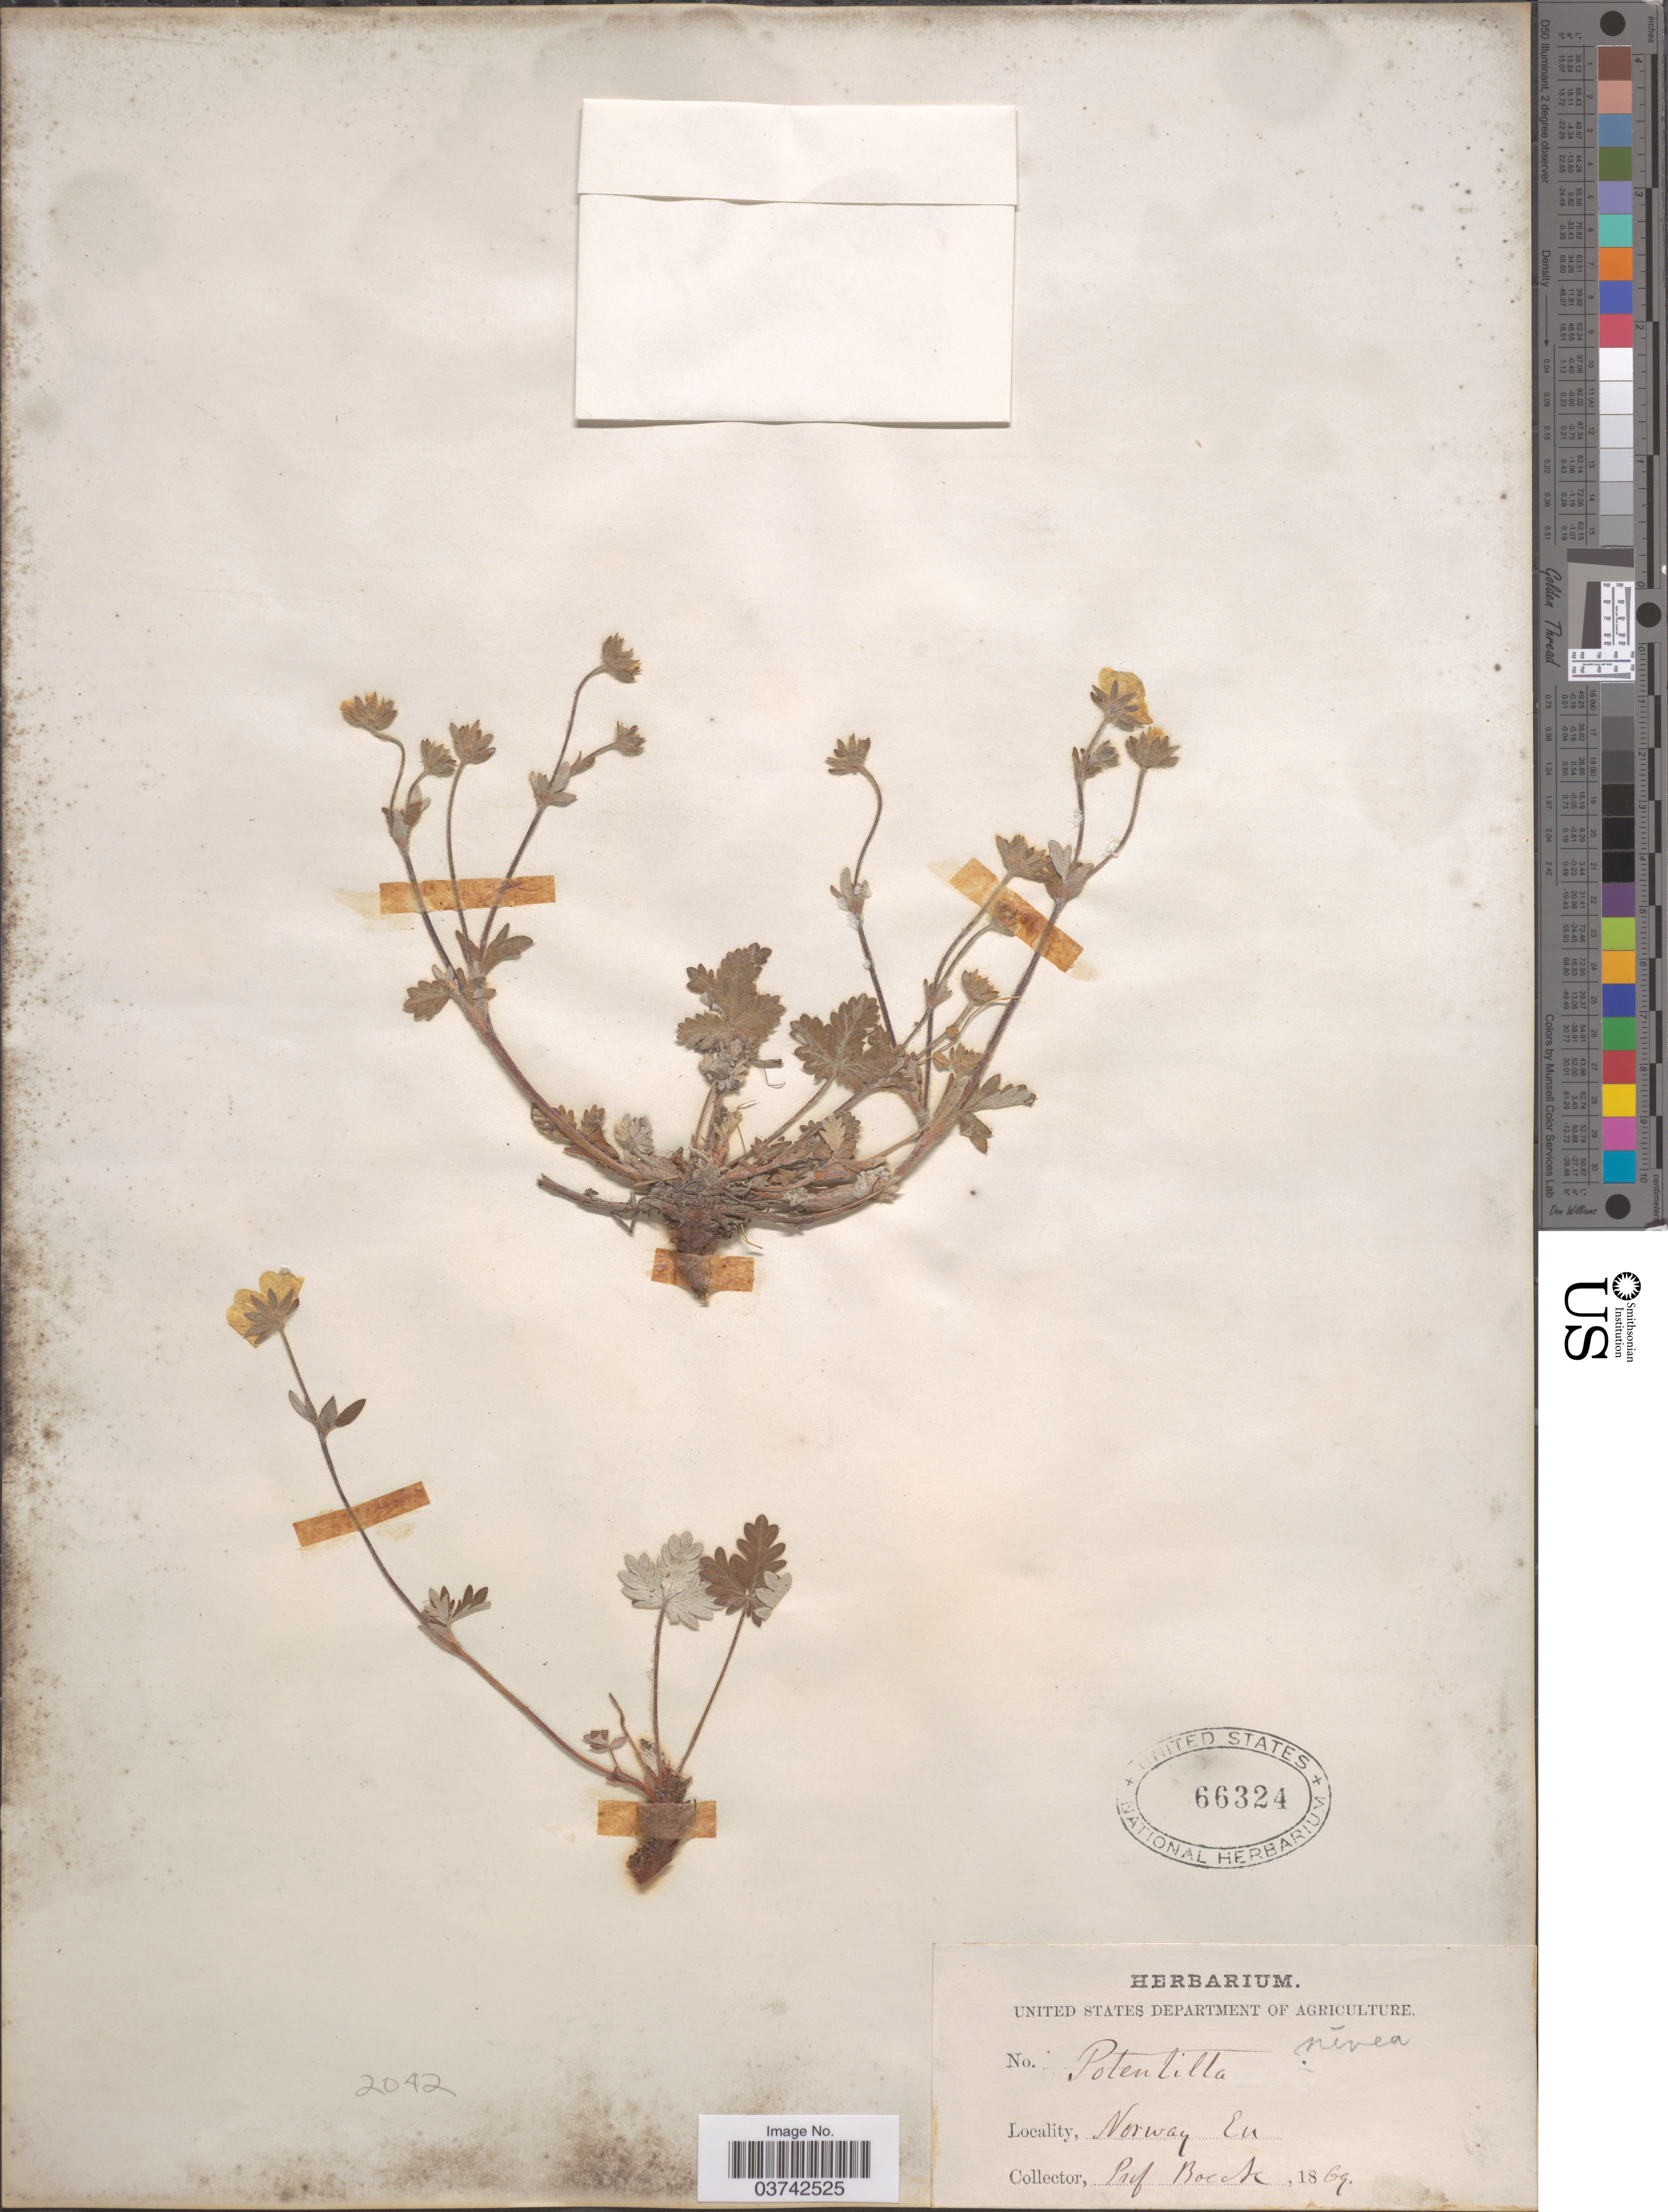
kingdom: Plantae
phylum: Tracheophyta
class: Magnoliopsida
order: Rosales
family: Rosaceae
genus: Potentilla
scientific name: Potentilla nivea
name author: L.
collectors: Prof. Boeck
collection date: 1869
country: Norway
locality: Eu.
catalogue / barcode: US 66324